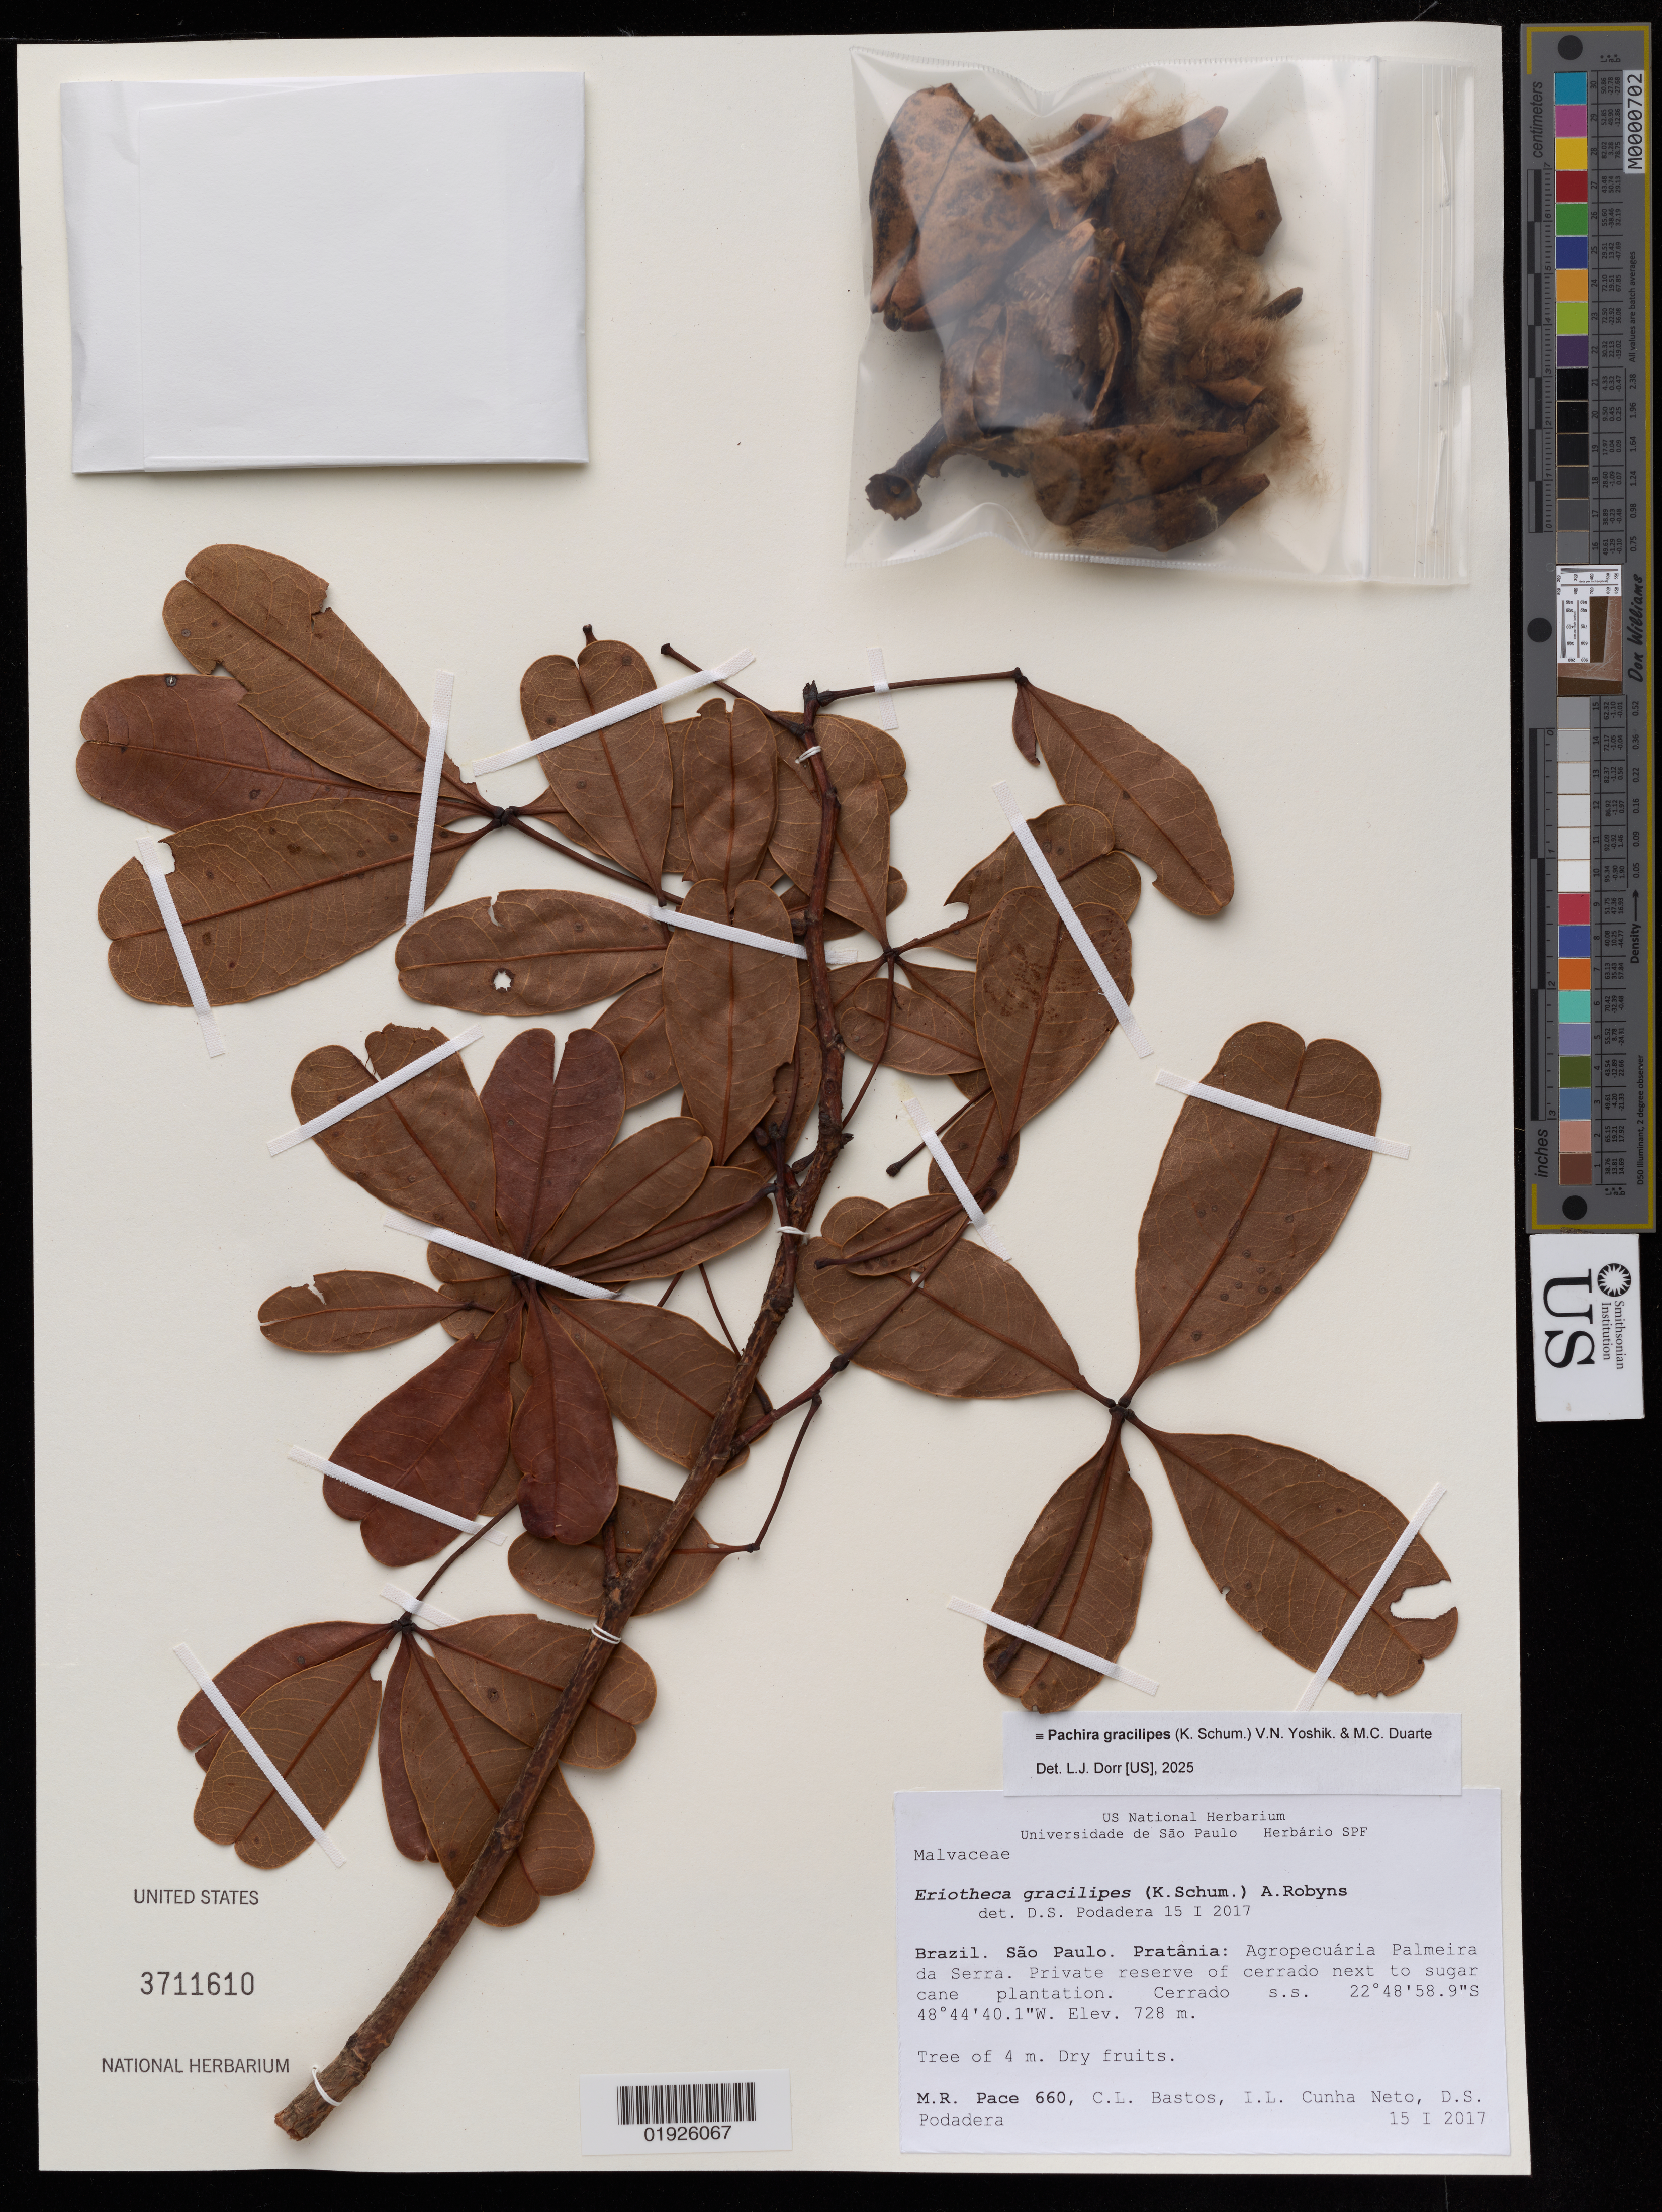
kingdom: Plantae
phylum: Tracheophyta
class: Magnoliopsida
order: Malvales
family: Malvaceae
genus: Pachira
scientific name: Pachira gracilipes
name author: (K. Schum.) V.N. Yoshik. & M.C. Duarte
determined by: Dorr, Laurence J., Curator (BOT), Smithsonian Institution - National Museum of Natural History (UNITED STATES)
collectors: M. R. Pace, C. L. Bastos & I. L. Cunha Neto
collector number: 660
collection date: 2017-01-15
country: Brazil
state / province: São Paulo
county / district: Pratânia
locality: Private reserve of cerrado next to sugar cane plantation. Agropecuária Palmeira da Serra.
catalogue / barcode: US 3711610